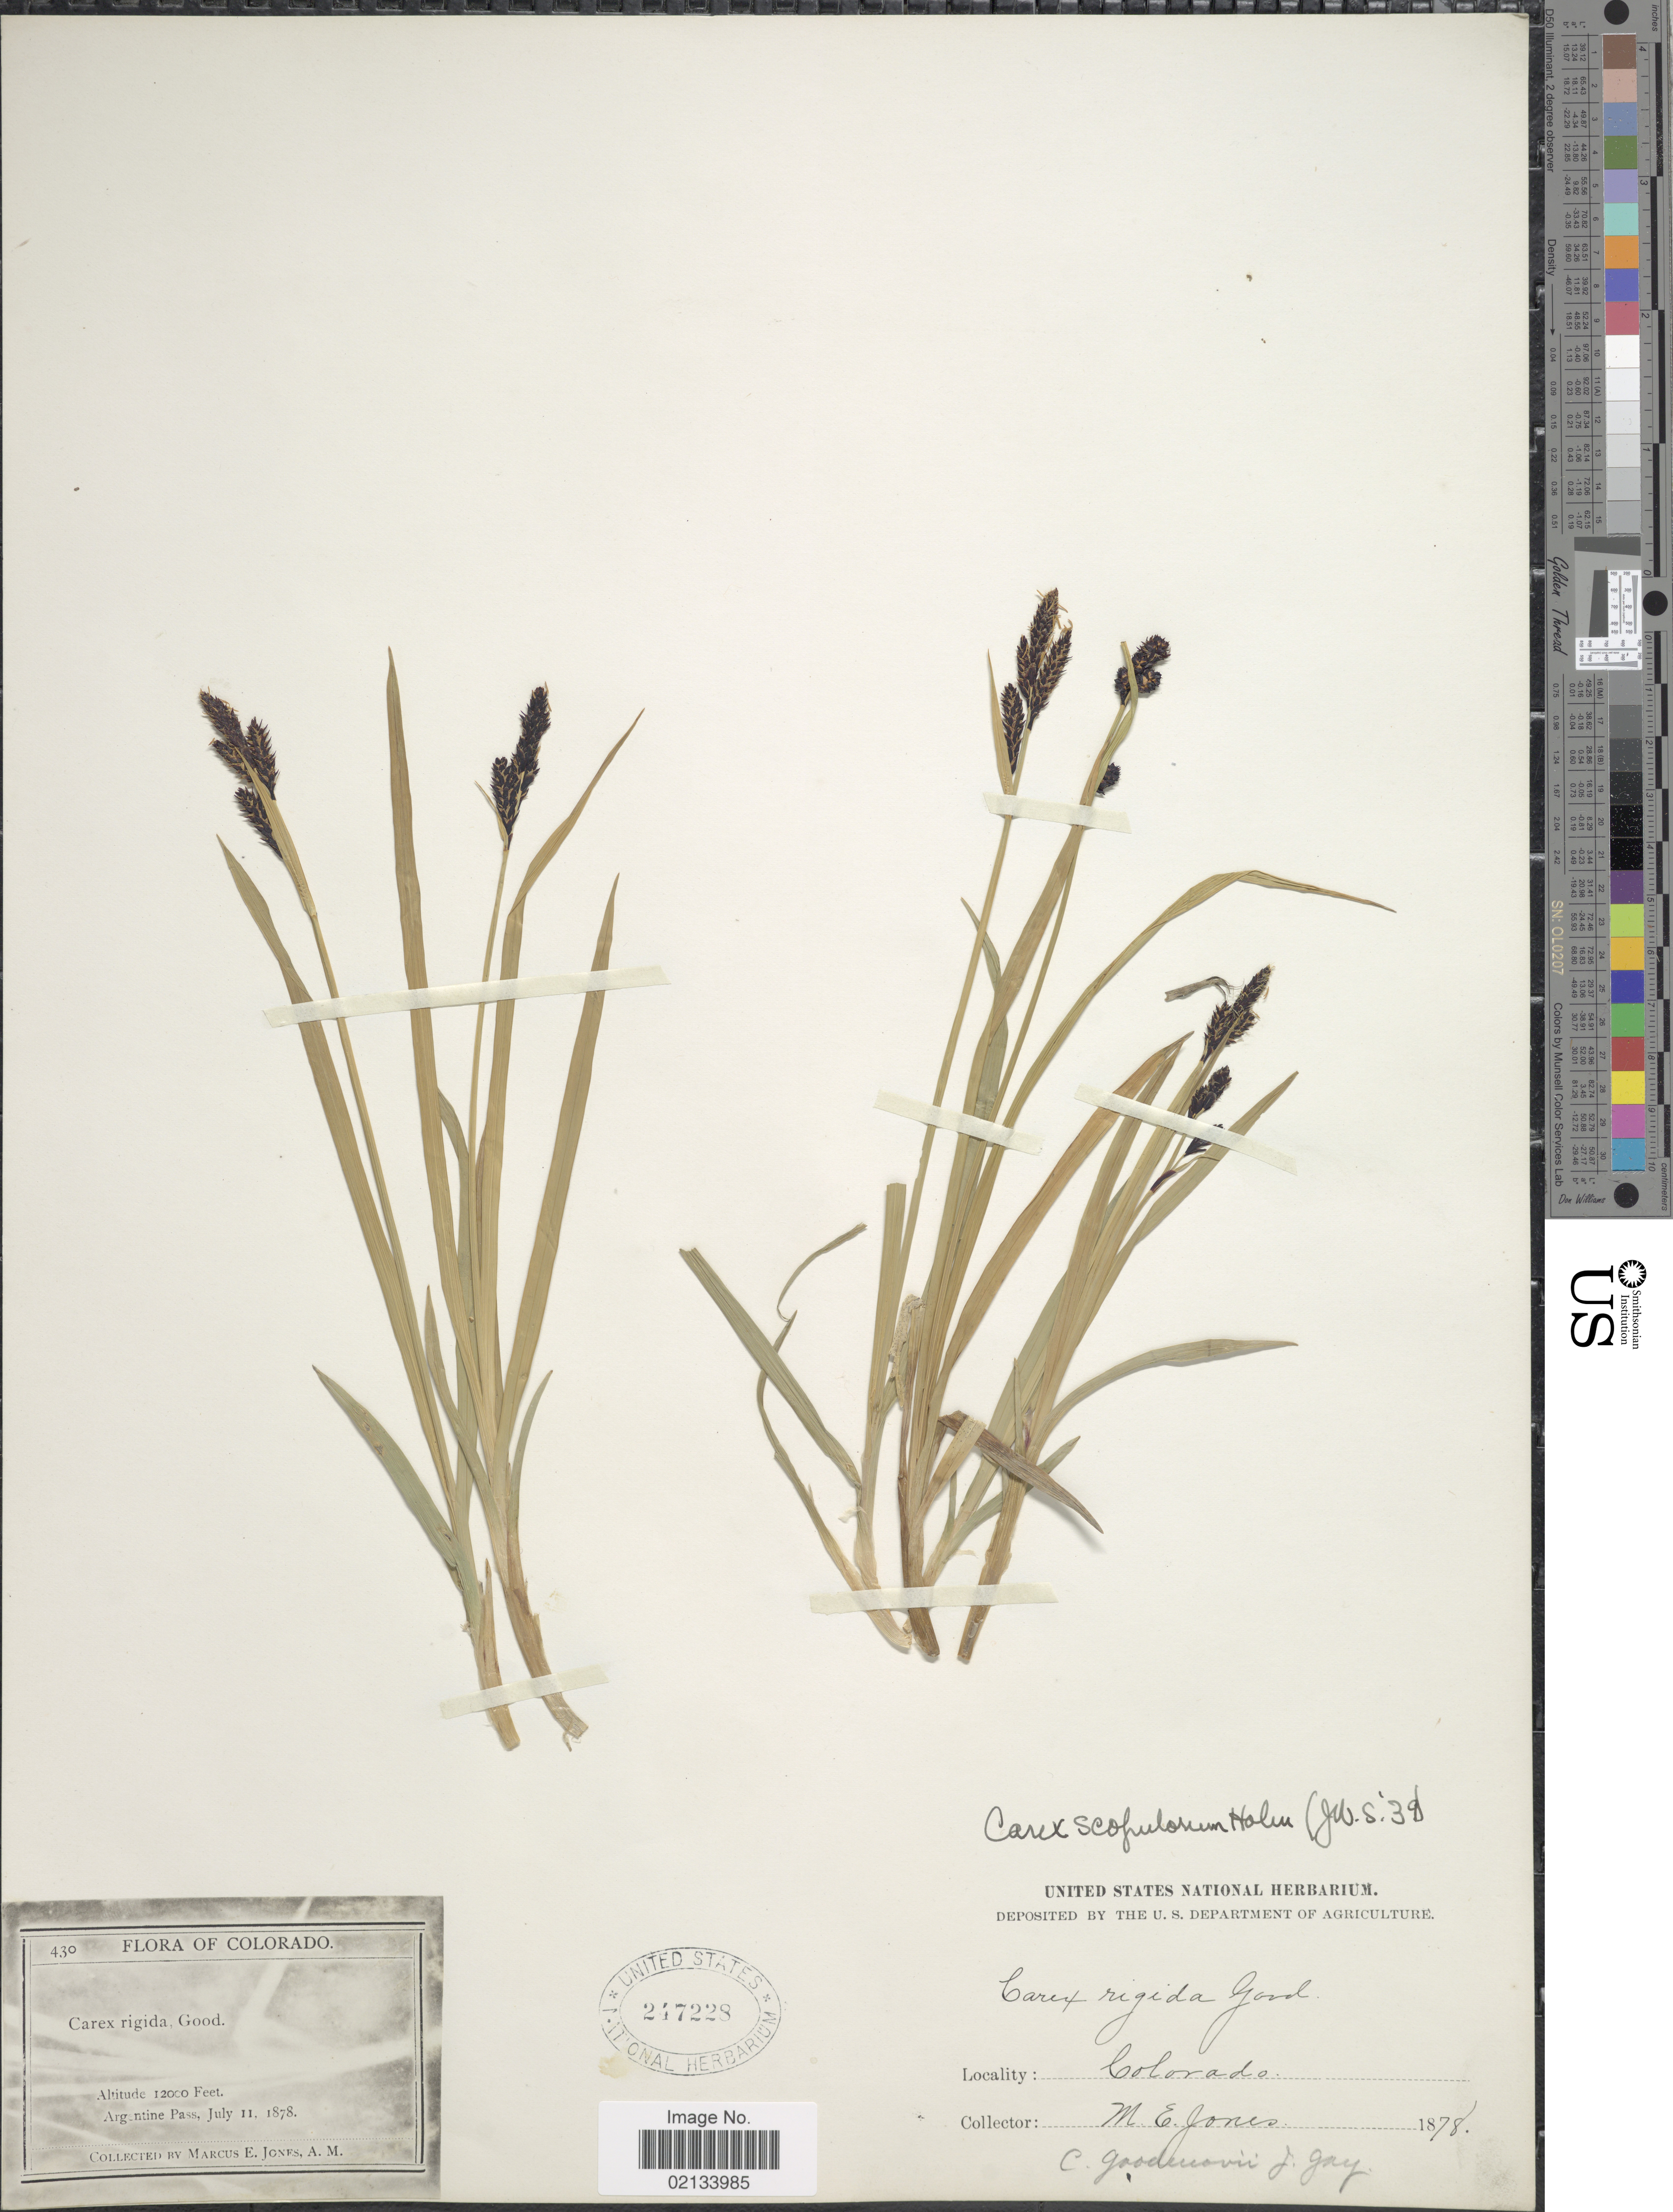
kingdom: Plantae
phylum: Tracheophyta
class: Liliopsida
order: Poales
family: Cyperaceae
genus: Carex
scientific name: Carex scopulorum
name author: Holm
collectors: M. E. Jones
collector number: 430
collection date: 1878-07-11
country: United States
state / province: Colorado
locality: Argentine Pass.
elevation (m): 3658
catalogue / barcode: US 247228